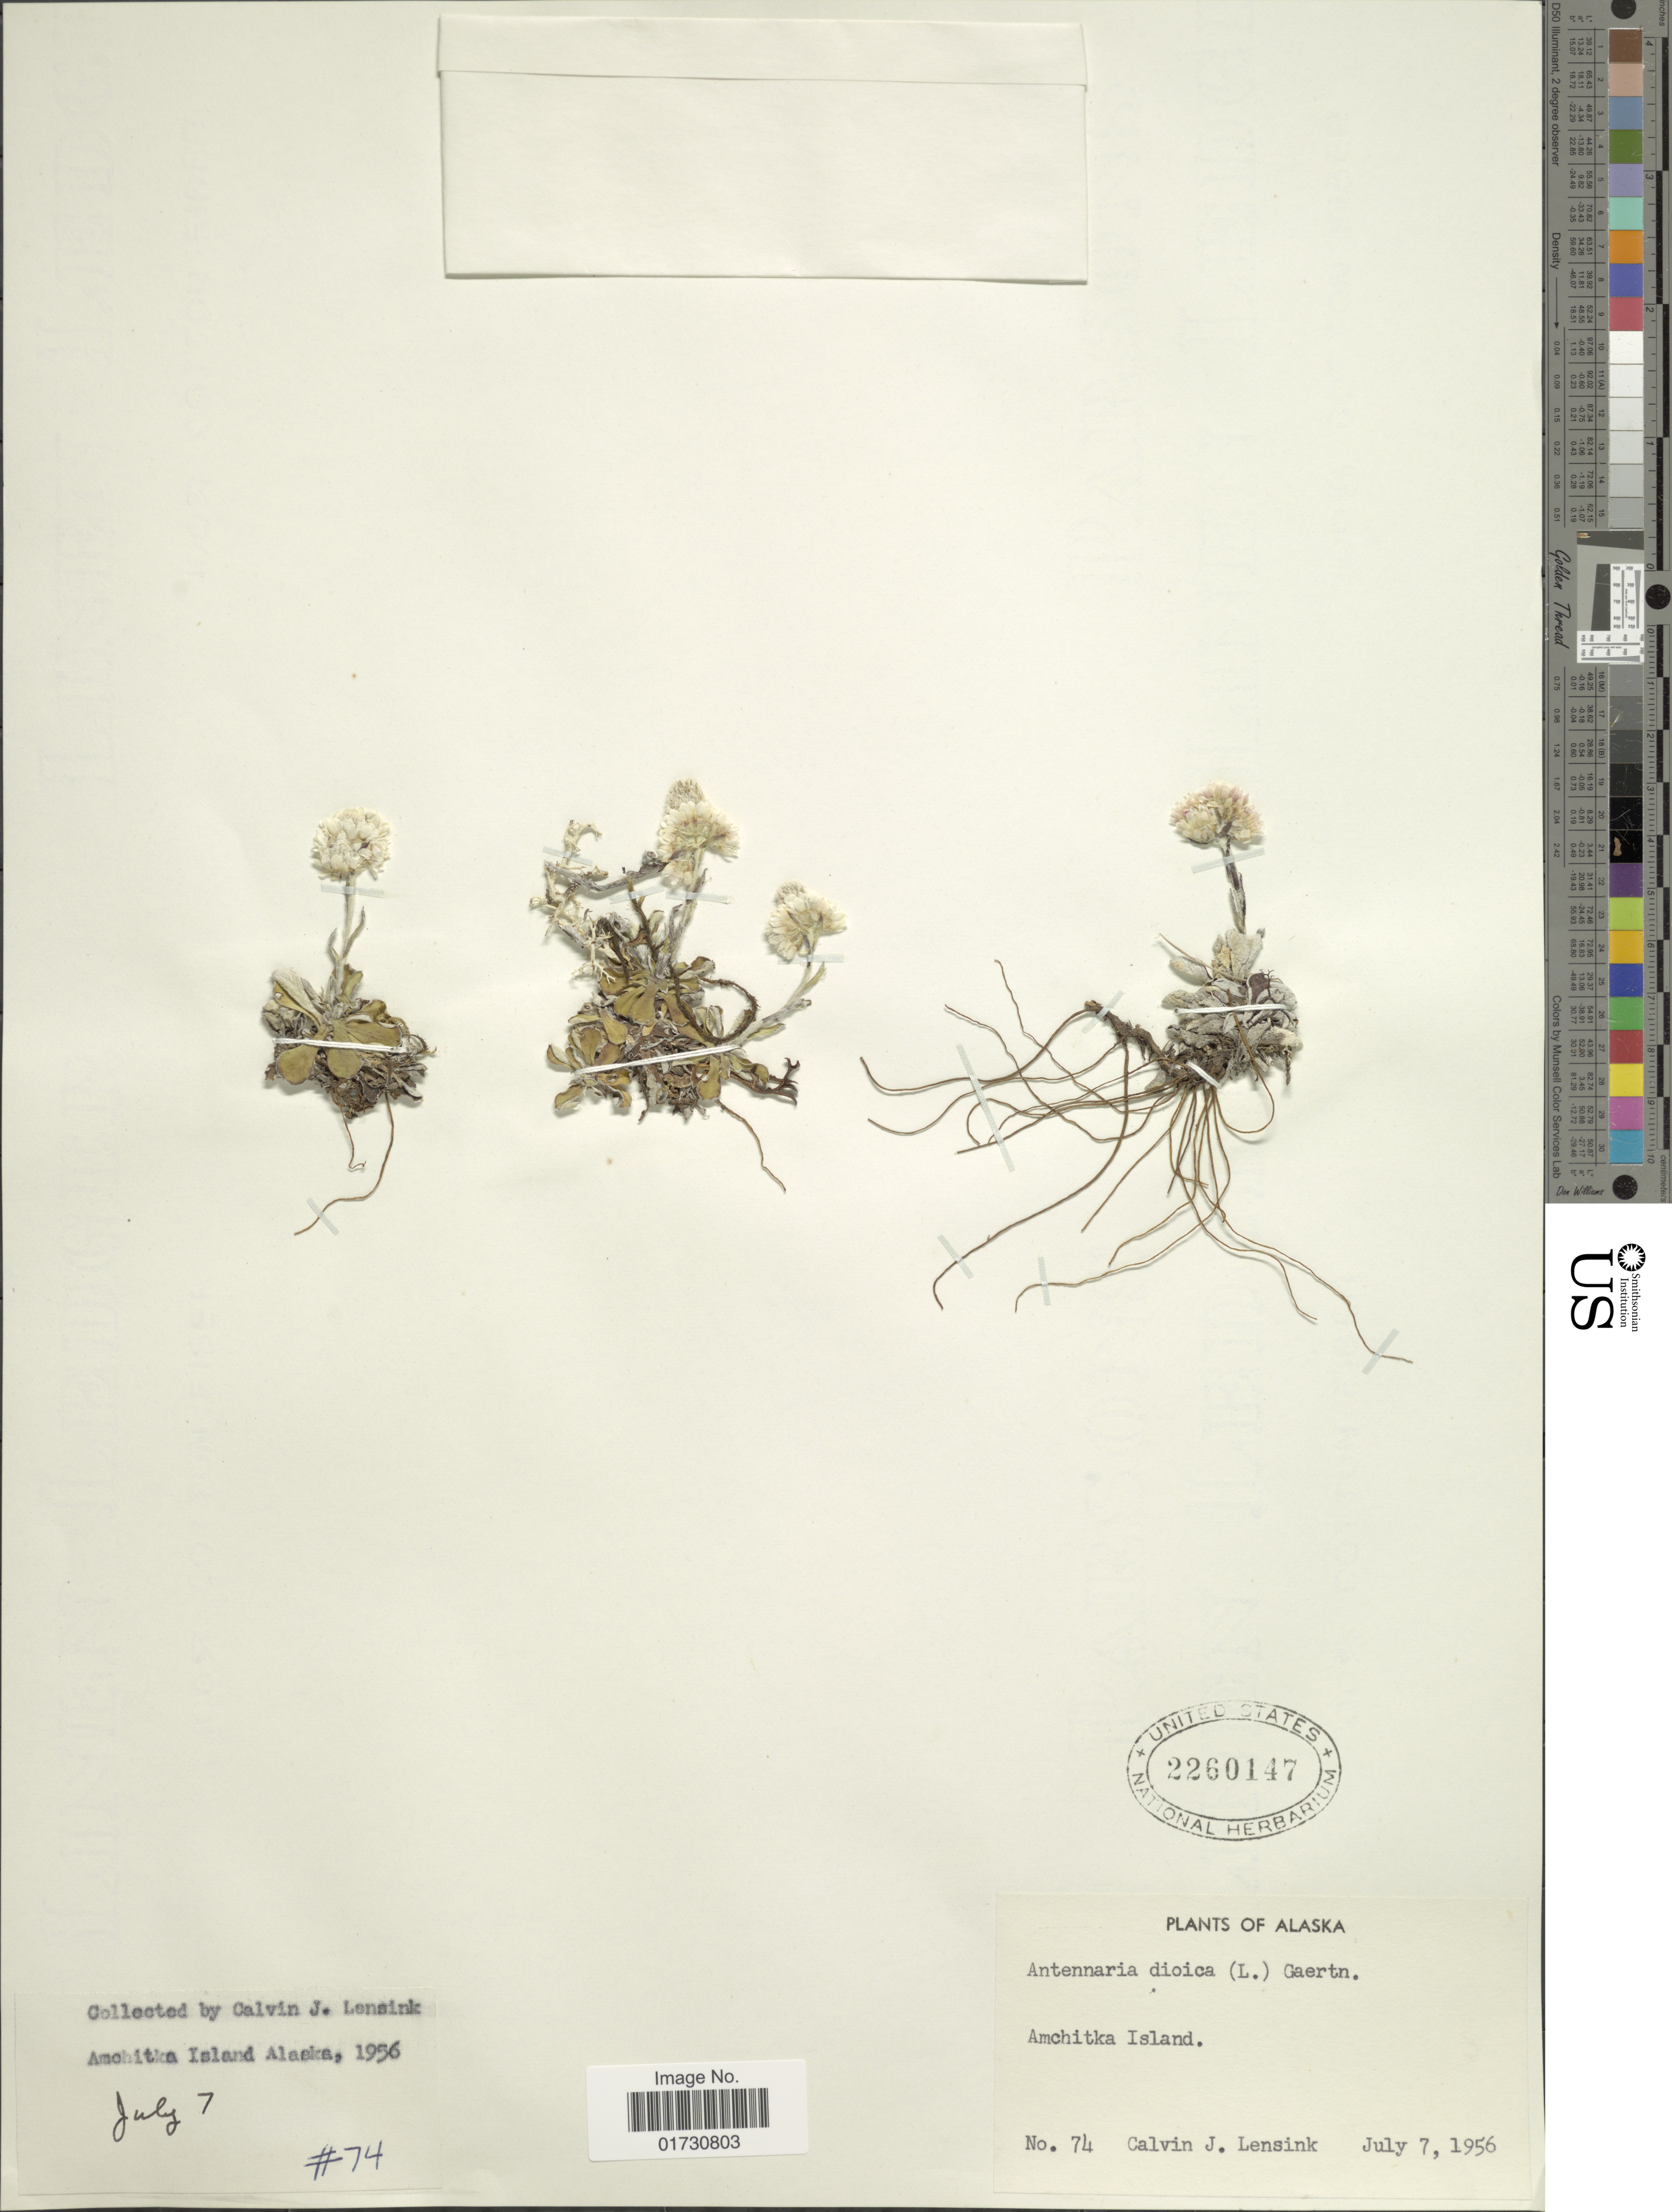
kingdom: Plantae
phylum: Tracheophyta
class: Magnoliopsida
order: Asterales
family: Asteraceae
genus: Antennaria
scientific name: Antennaria dioica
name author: (L.) Gaertn.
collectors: C. Lensink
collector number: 74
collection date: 1956-07-07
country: United States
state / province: Alaska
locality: Amchitka Island, Alaska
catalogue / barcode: US 2260147